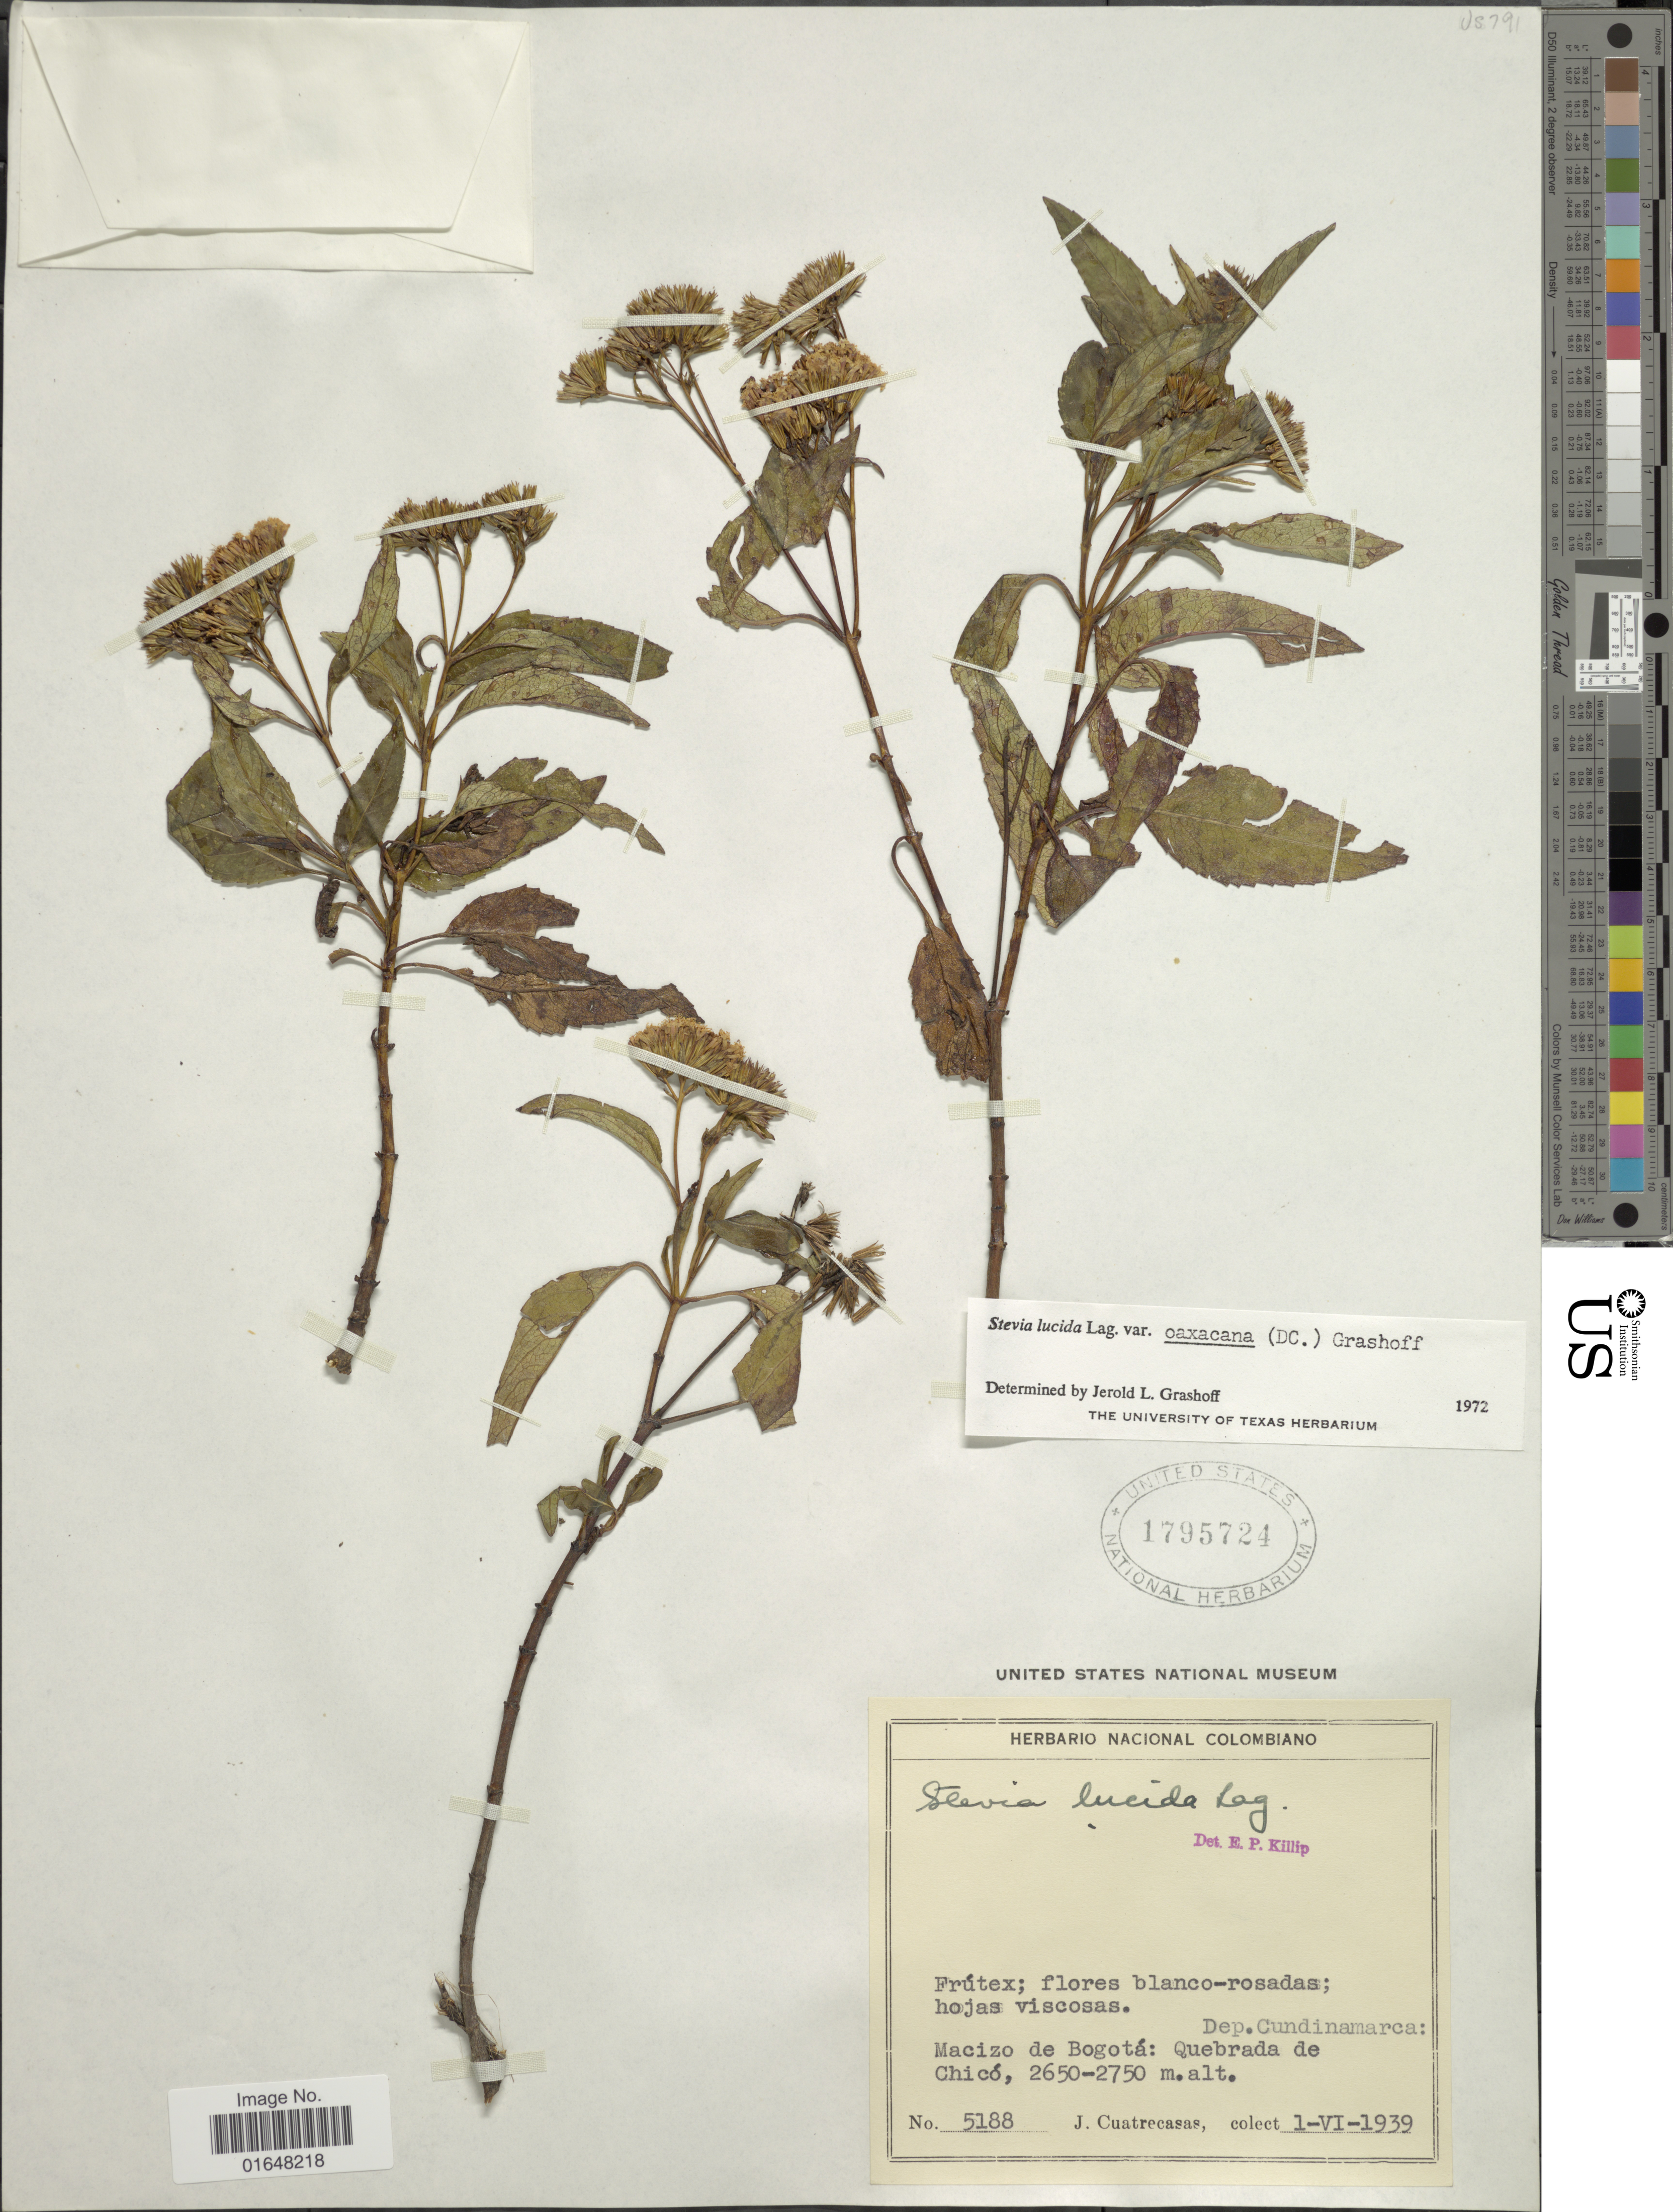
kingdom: Plantae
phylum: Tracheophyta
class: Magnoliopsida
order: Asterales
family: Asteraceae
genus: Stevia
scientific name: Stevia lucida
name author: Lag.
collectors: J. Cuatrecasas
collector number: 5188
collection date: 1939-06-01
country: Colombia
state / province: Cundinamarca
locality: Macizo de Bogota, Quebrada de Chico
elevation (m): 2650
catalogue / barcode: US 1795724